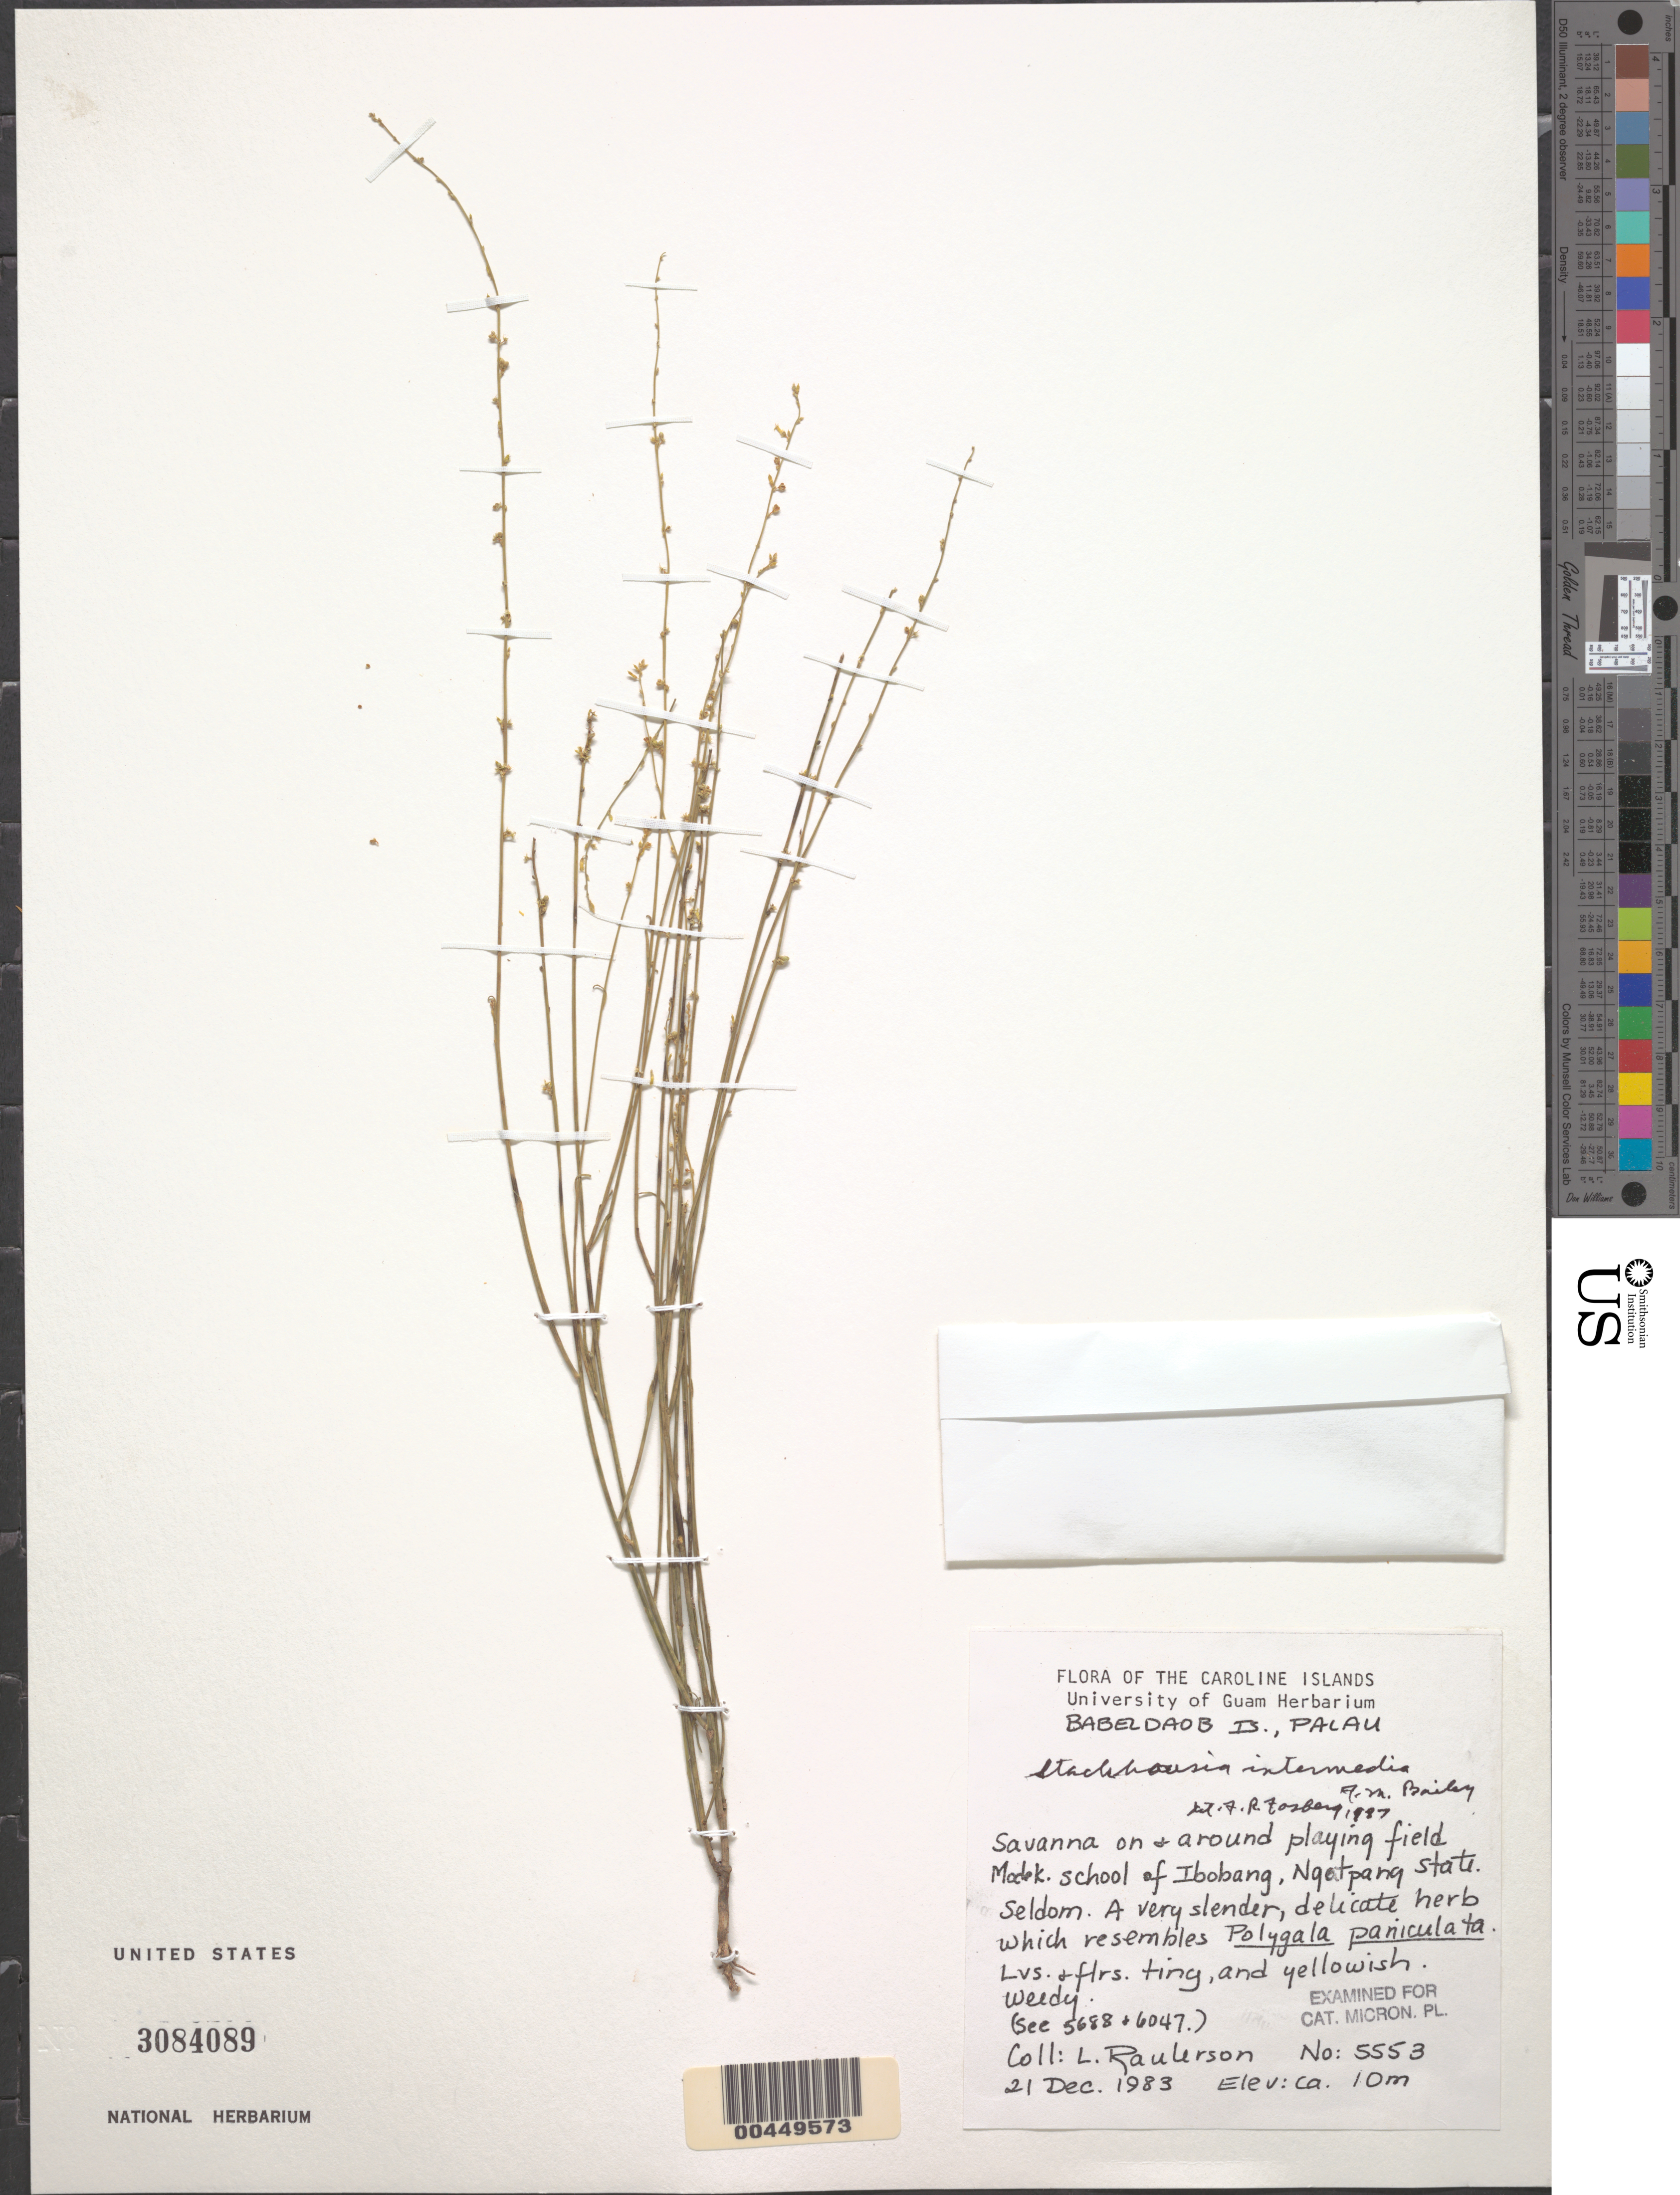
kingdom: Plantae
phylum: Tracheophyta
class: Magnoliopsida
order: Celastrales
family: Celastraceae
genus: Stackhousia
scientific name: Stackhousia intermedia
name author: F.M. Bailey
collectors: L. Raulerson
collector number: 5553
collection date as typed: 21 Dec 1983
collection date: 1983-12-21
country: Palau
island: Babeldaob [Babelthuap]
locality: Babeldaob is.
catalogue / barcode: US 3084089